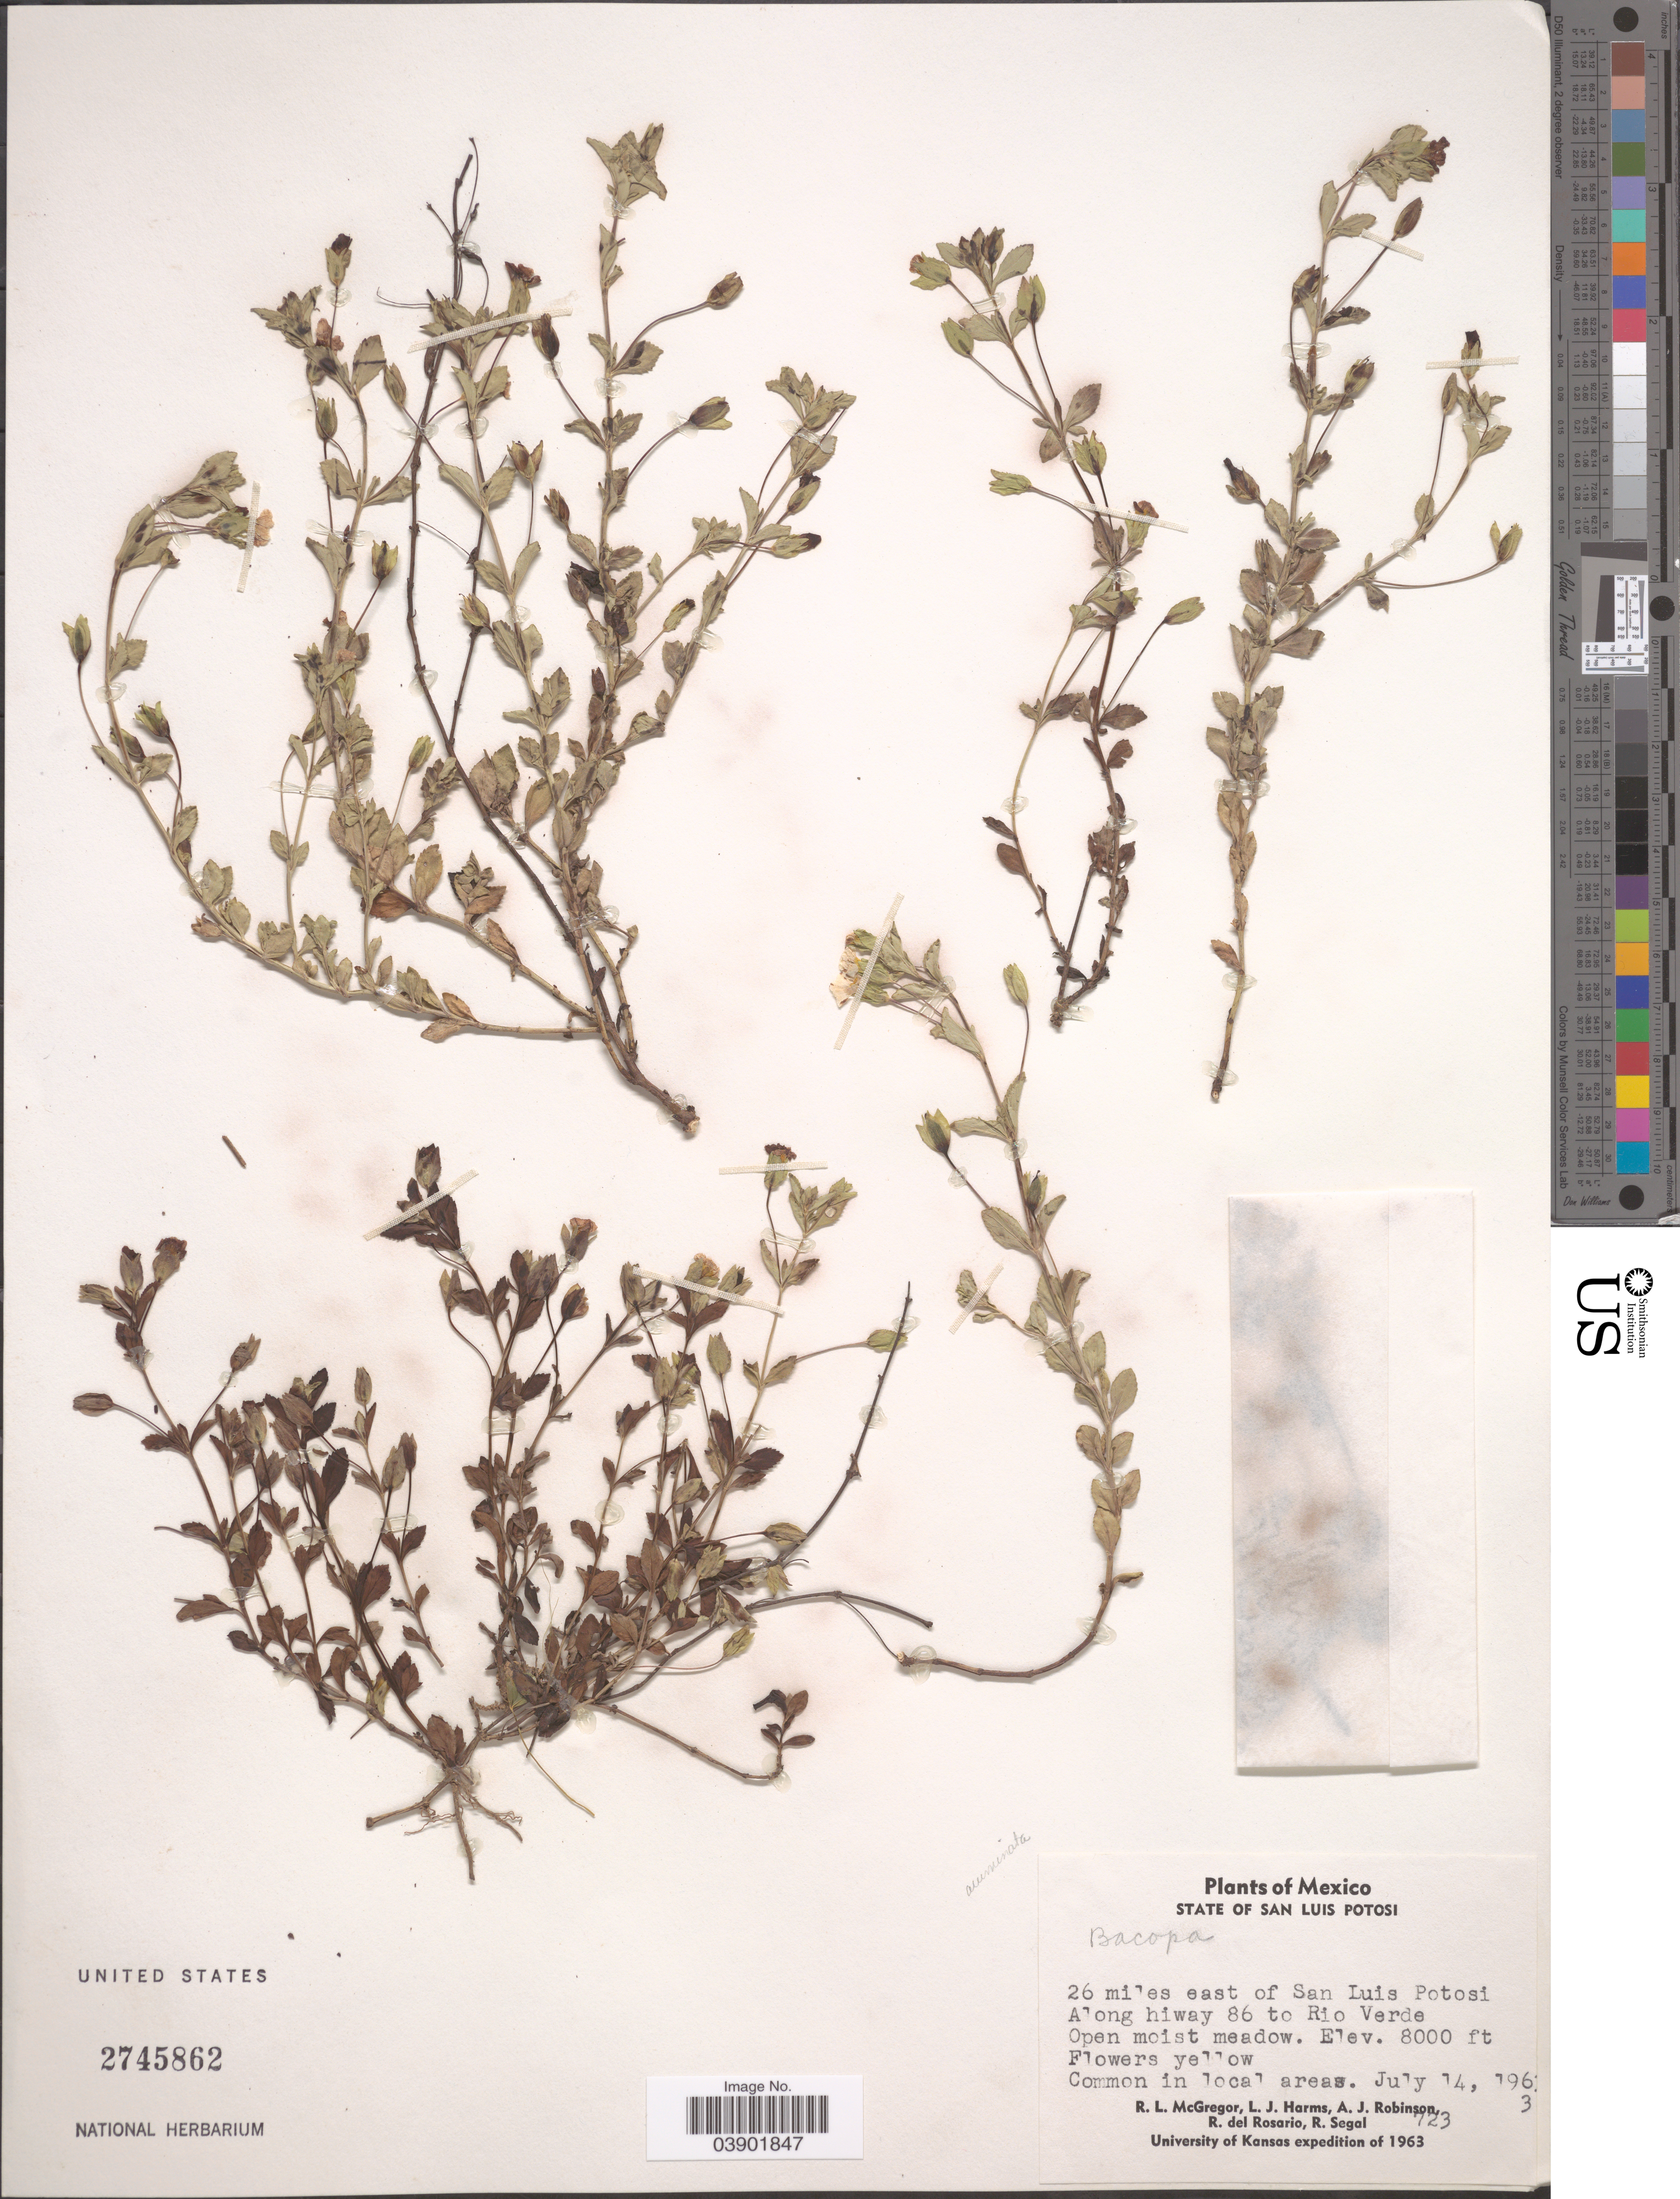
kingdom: Plantae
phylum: Tracheophyta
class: Magnoliopsida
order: Lamiales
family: Plantaginaceae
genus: Bacopa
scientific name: Bacopa sp.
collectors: R. McGregor, L. Harms, A. J. Robinson, R. del Rosario & R. Segal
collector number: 723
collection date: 1963-07-14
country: Mexico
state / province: San Luis Potosí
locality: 26 miles east of San Luis Potosi. Along hiway 86 to Rio Verde.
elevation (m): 2438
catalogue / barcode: US 2745862